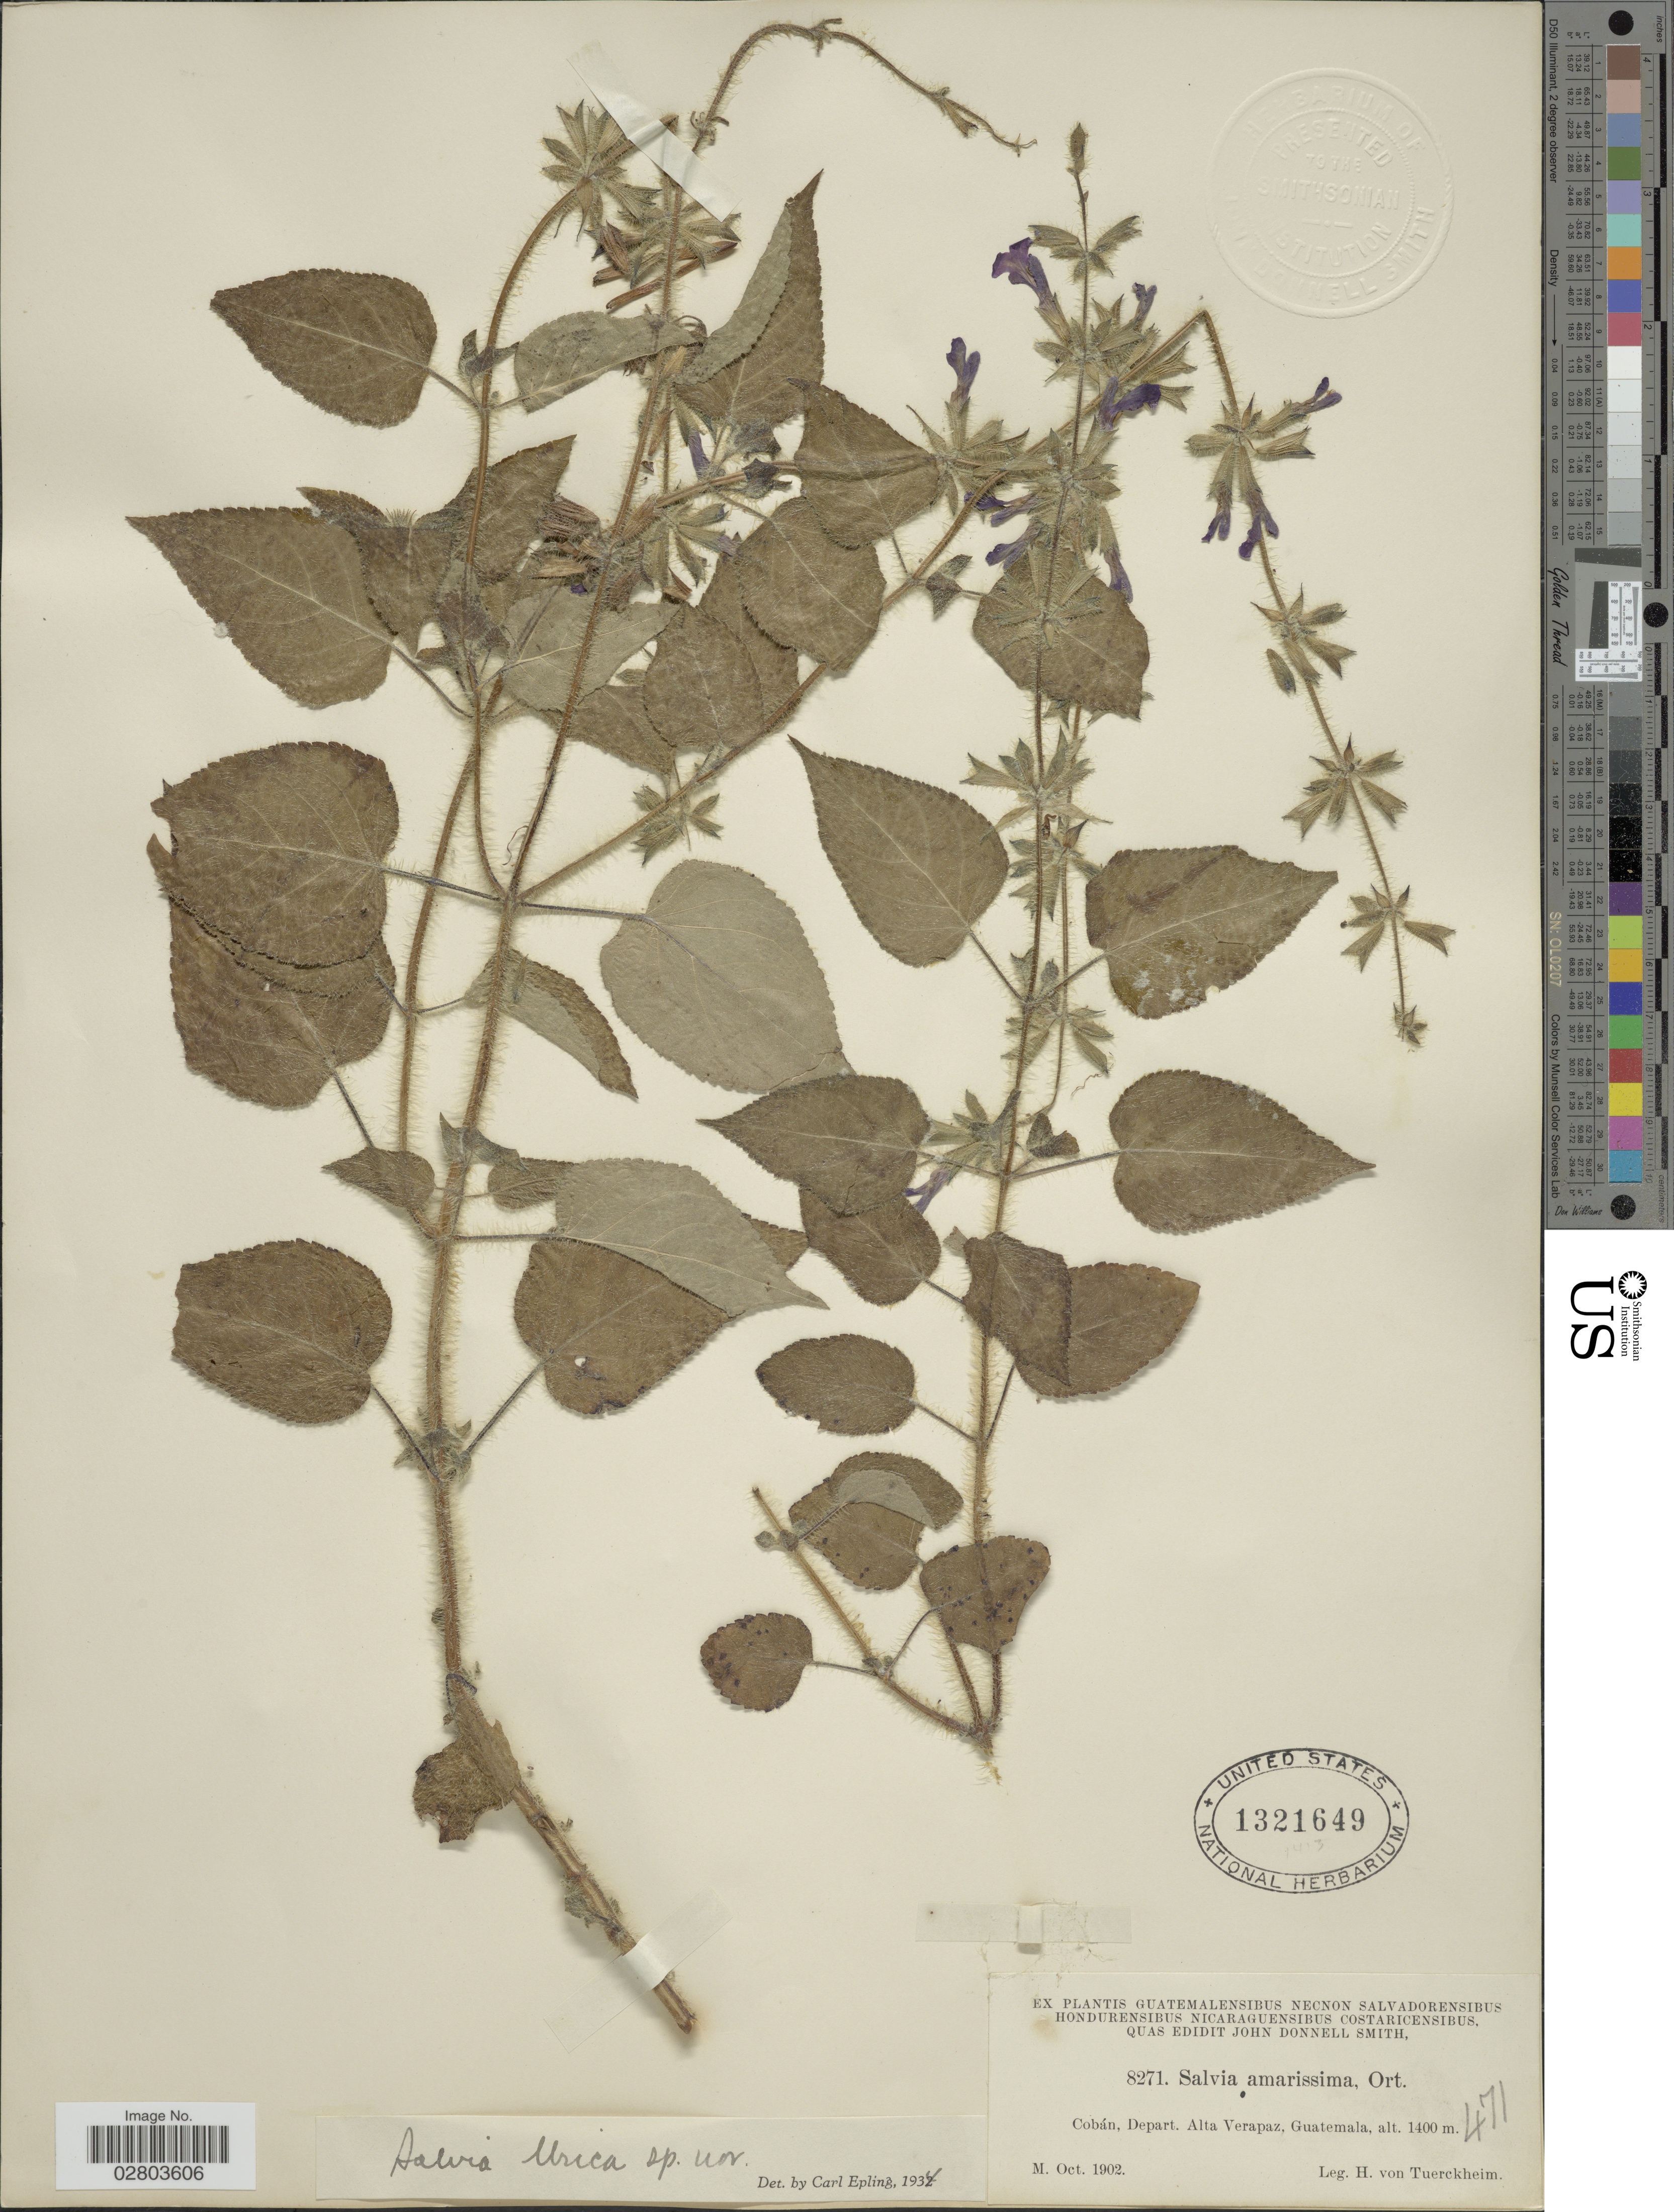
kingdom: Plantae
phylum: Tracheophyta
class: Magnoliopsida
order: Lamiales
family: Lamiaceae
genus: Salvia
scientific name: Salvia urica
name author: Epling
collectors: H. von Türckheim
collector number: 8271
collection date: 1902-10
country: Guatemala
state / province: Alta Verapaz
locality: Cobán. Depart. Alta Verapaz.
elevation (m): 1400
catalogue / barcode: US 1321649